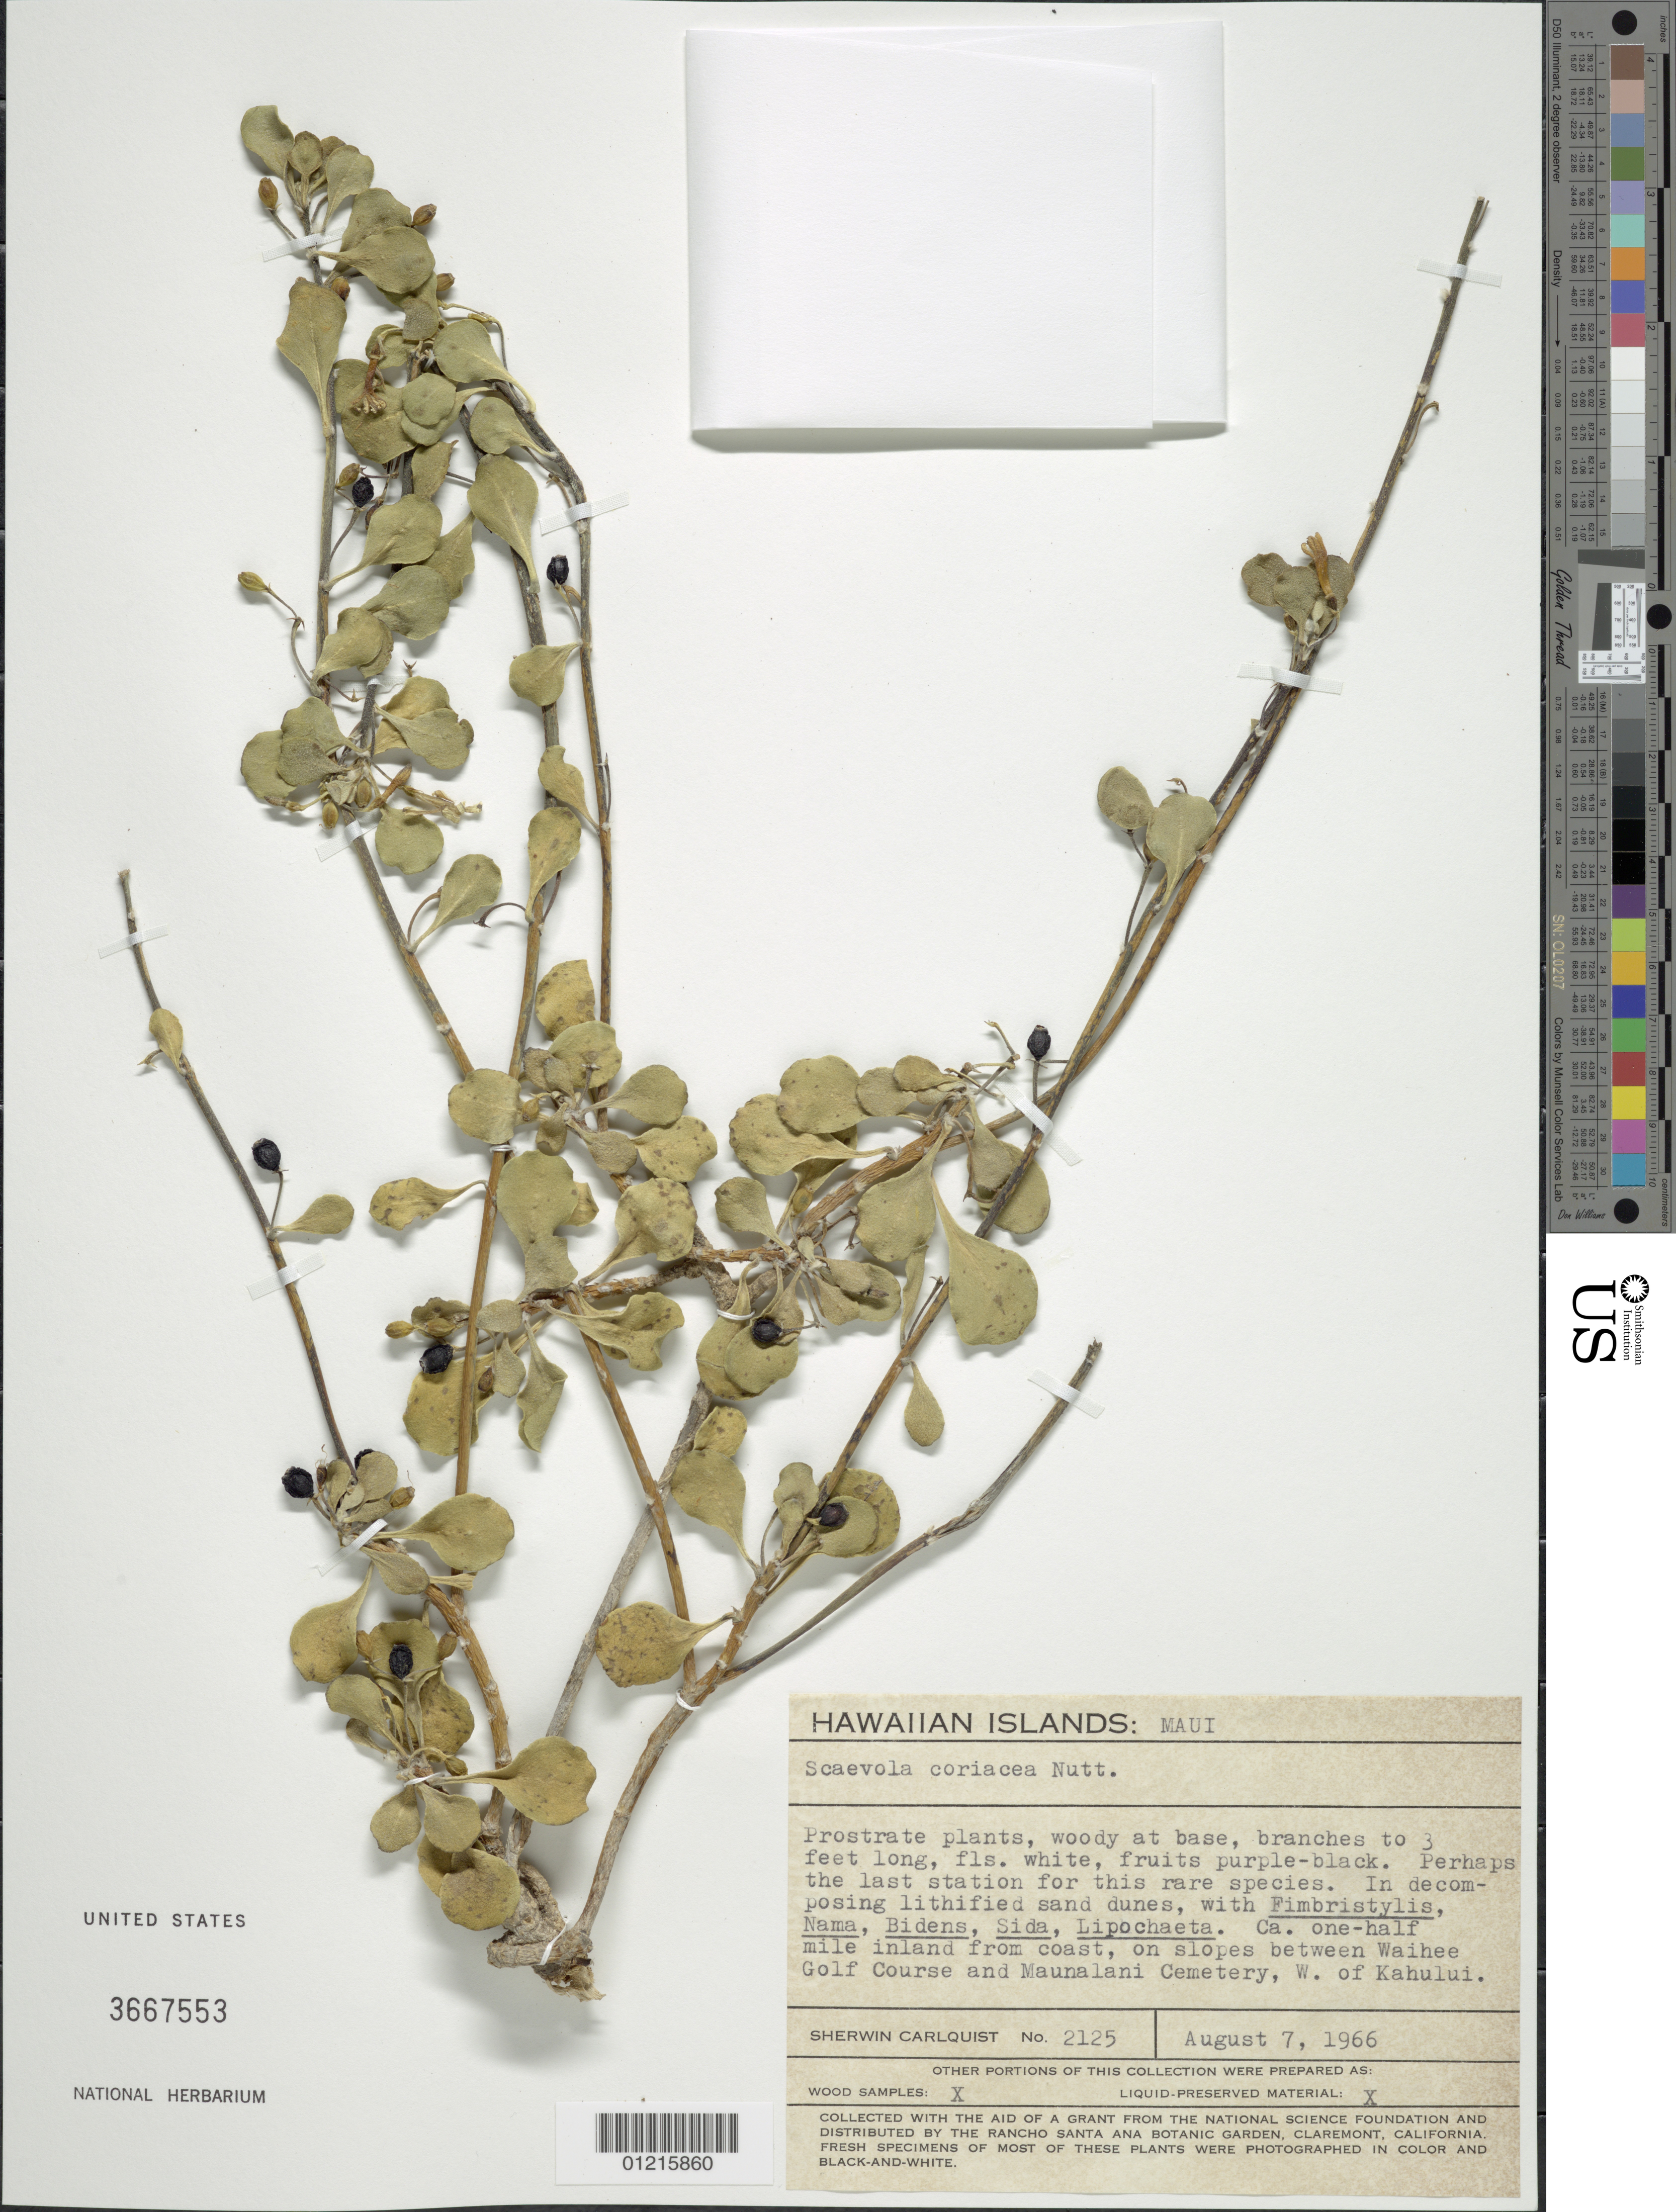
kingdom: Plantae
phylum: Tracheophyta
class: Magnoliopsida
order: Asterales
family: Goodeniaceae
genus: Scaevola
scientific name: Scaevola coriacea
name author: Nutt.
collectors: S. Carlquist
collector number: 2125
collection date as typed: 7 Aug 1966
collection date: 1966-08-07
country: United States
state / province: Hawaii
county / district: Maui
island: Maui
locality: Ca. one-half mi inland from coast, on slopes between Waihee Golf Course and Maunlani Cemetery, W of Wailuku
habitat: Windswept decomposing lithified sand dunes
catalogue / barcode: US 3667553